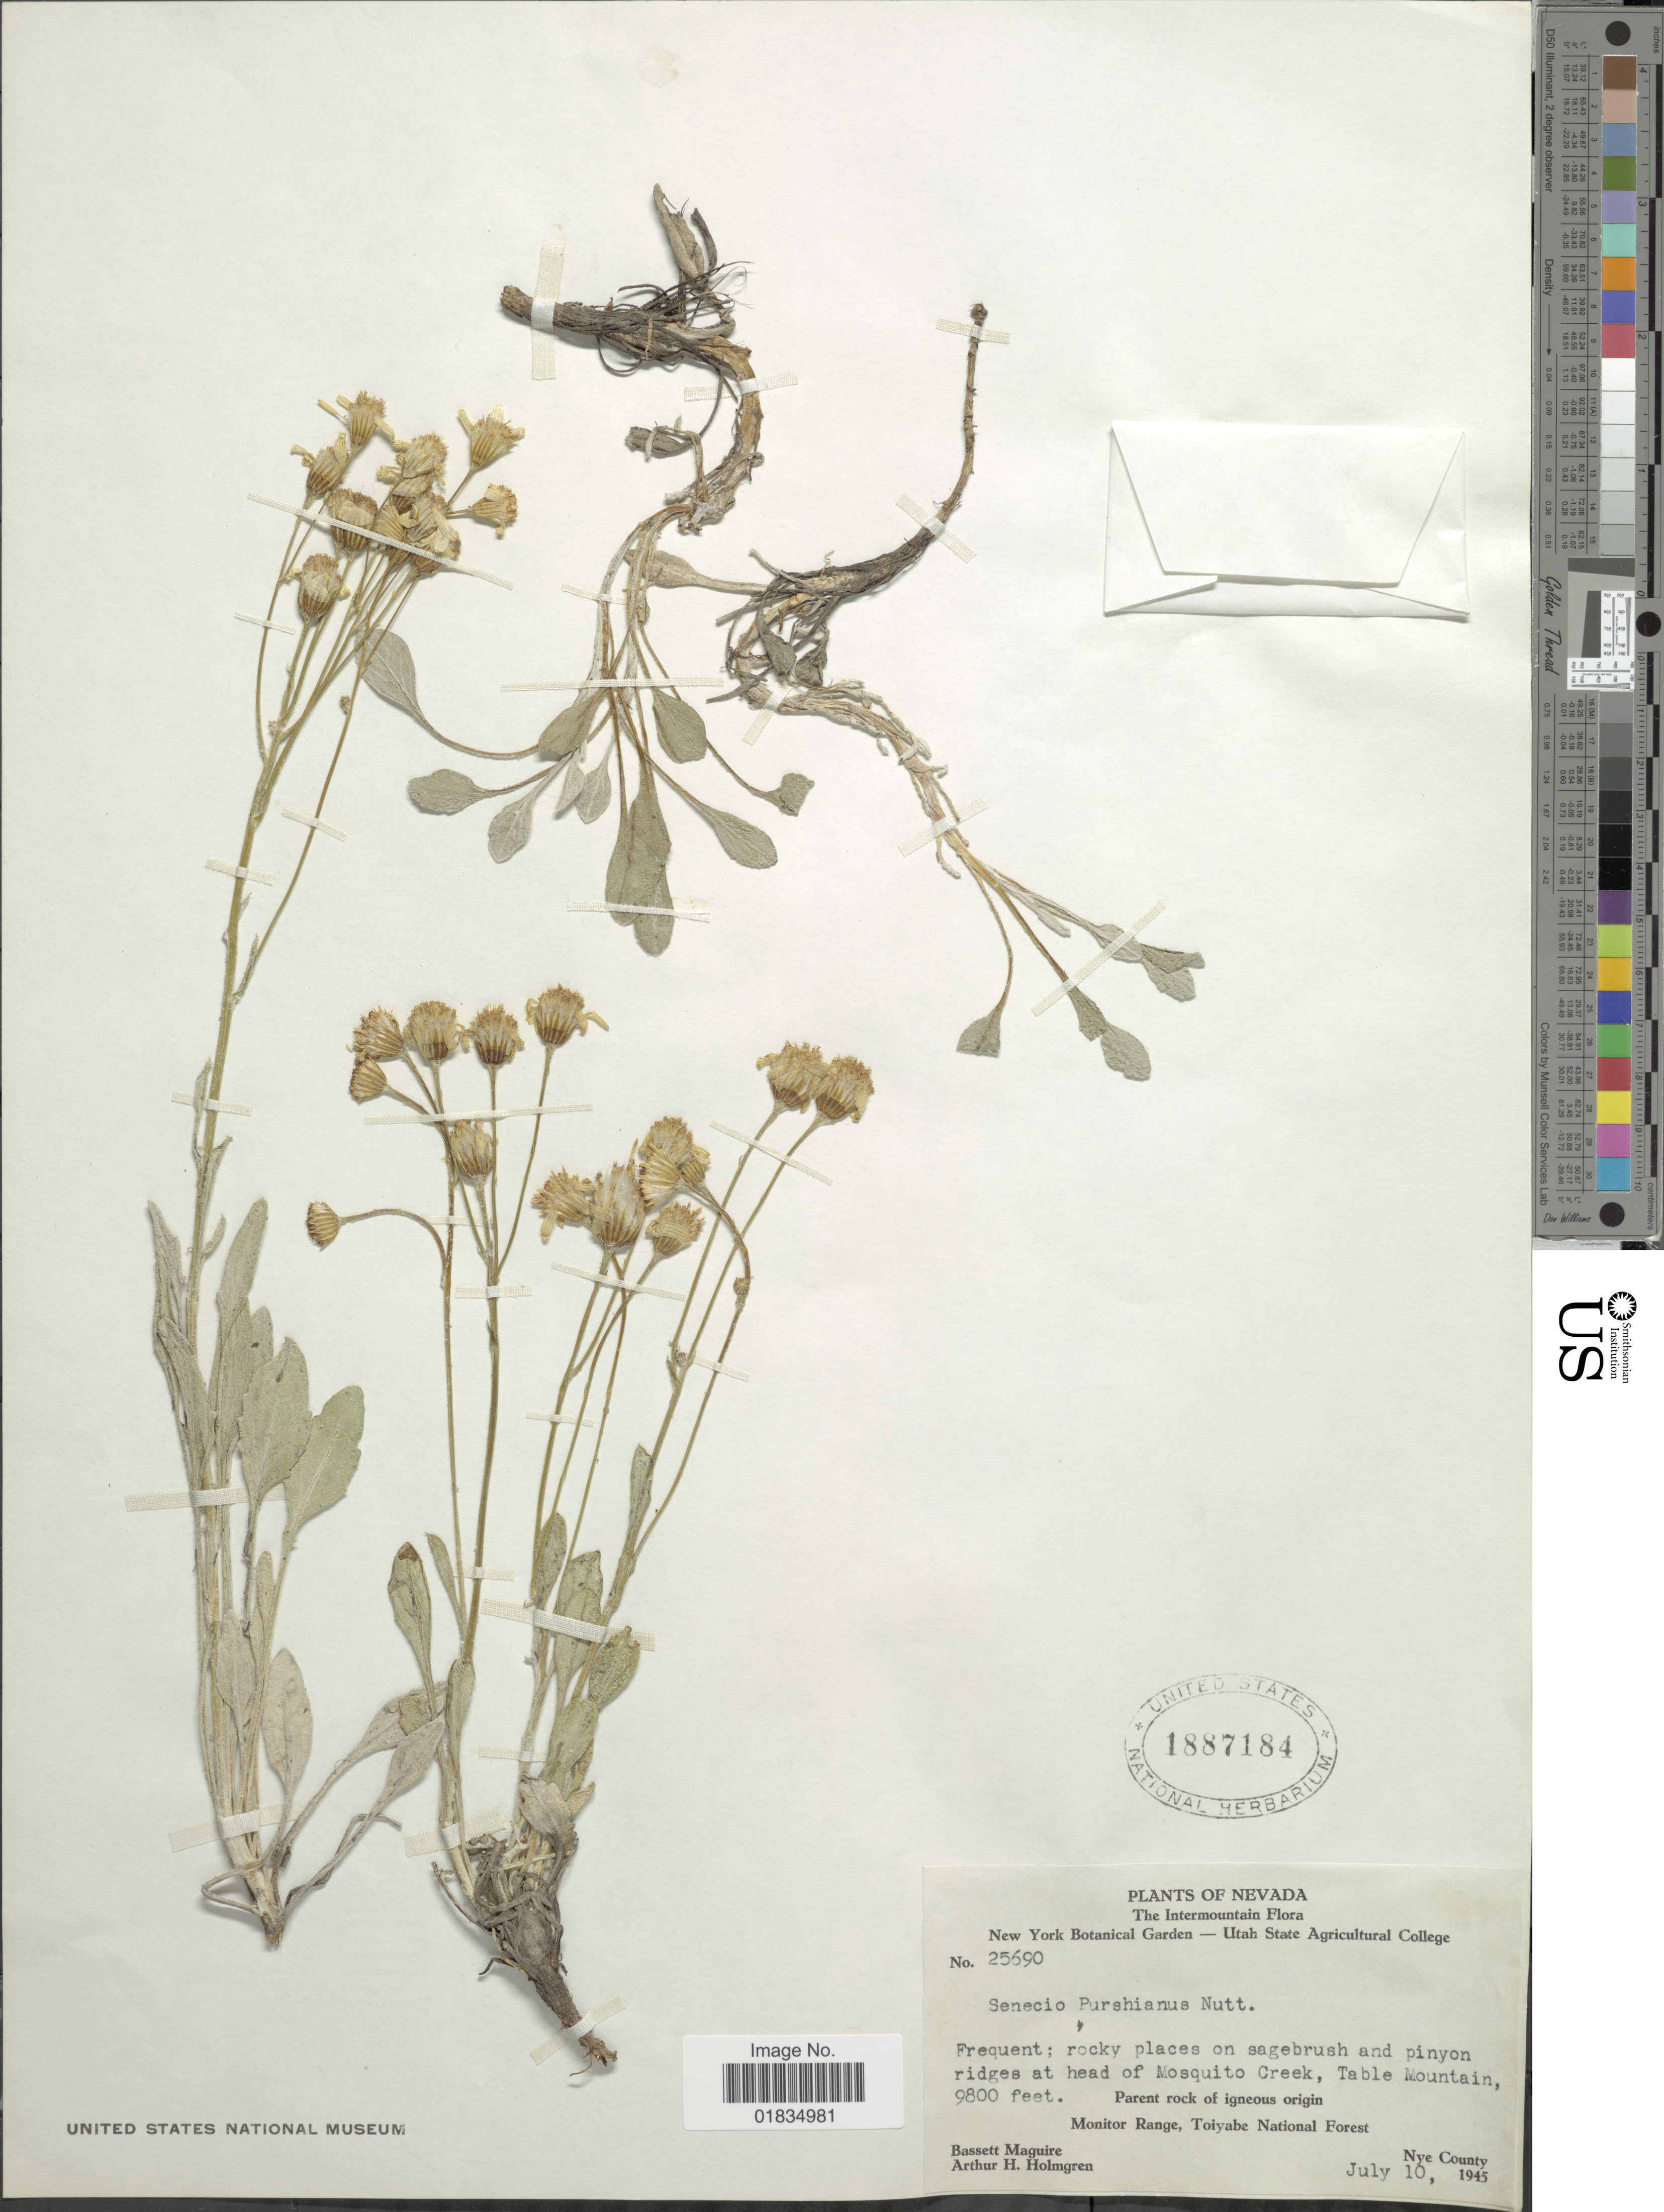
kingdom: Plantae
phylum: Tracheophyta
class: Magnoliopsida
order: Asterales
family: Asteraceae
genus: Packera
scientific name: Packera cana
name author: (Hook.) W.A. Weber & Á. Löve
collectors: B. Maguire & A. H. Holmgren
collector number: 25690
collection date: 1945-07-10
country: United States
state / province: Nevada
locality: Intermountain, at head of Mosquito Creek, Table Mountain, Parent rock of igneous origin, Monitor Range, Toiyabe National forest. Nye County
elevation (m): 2987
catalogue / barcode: US 1887184